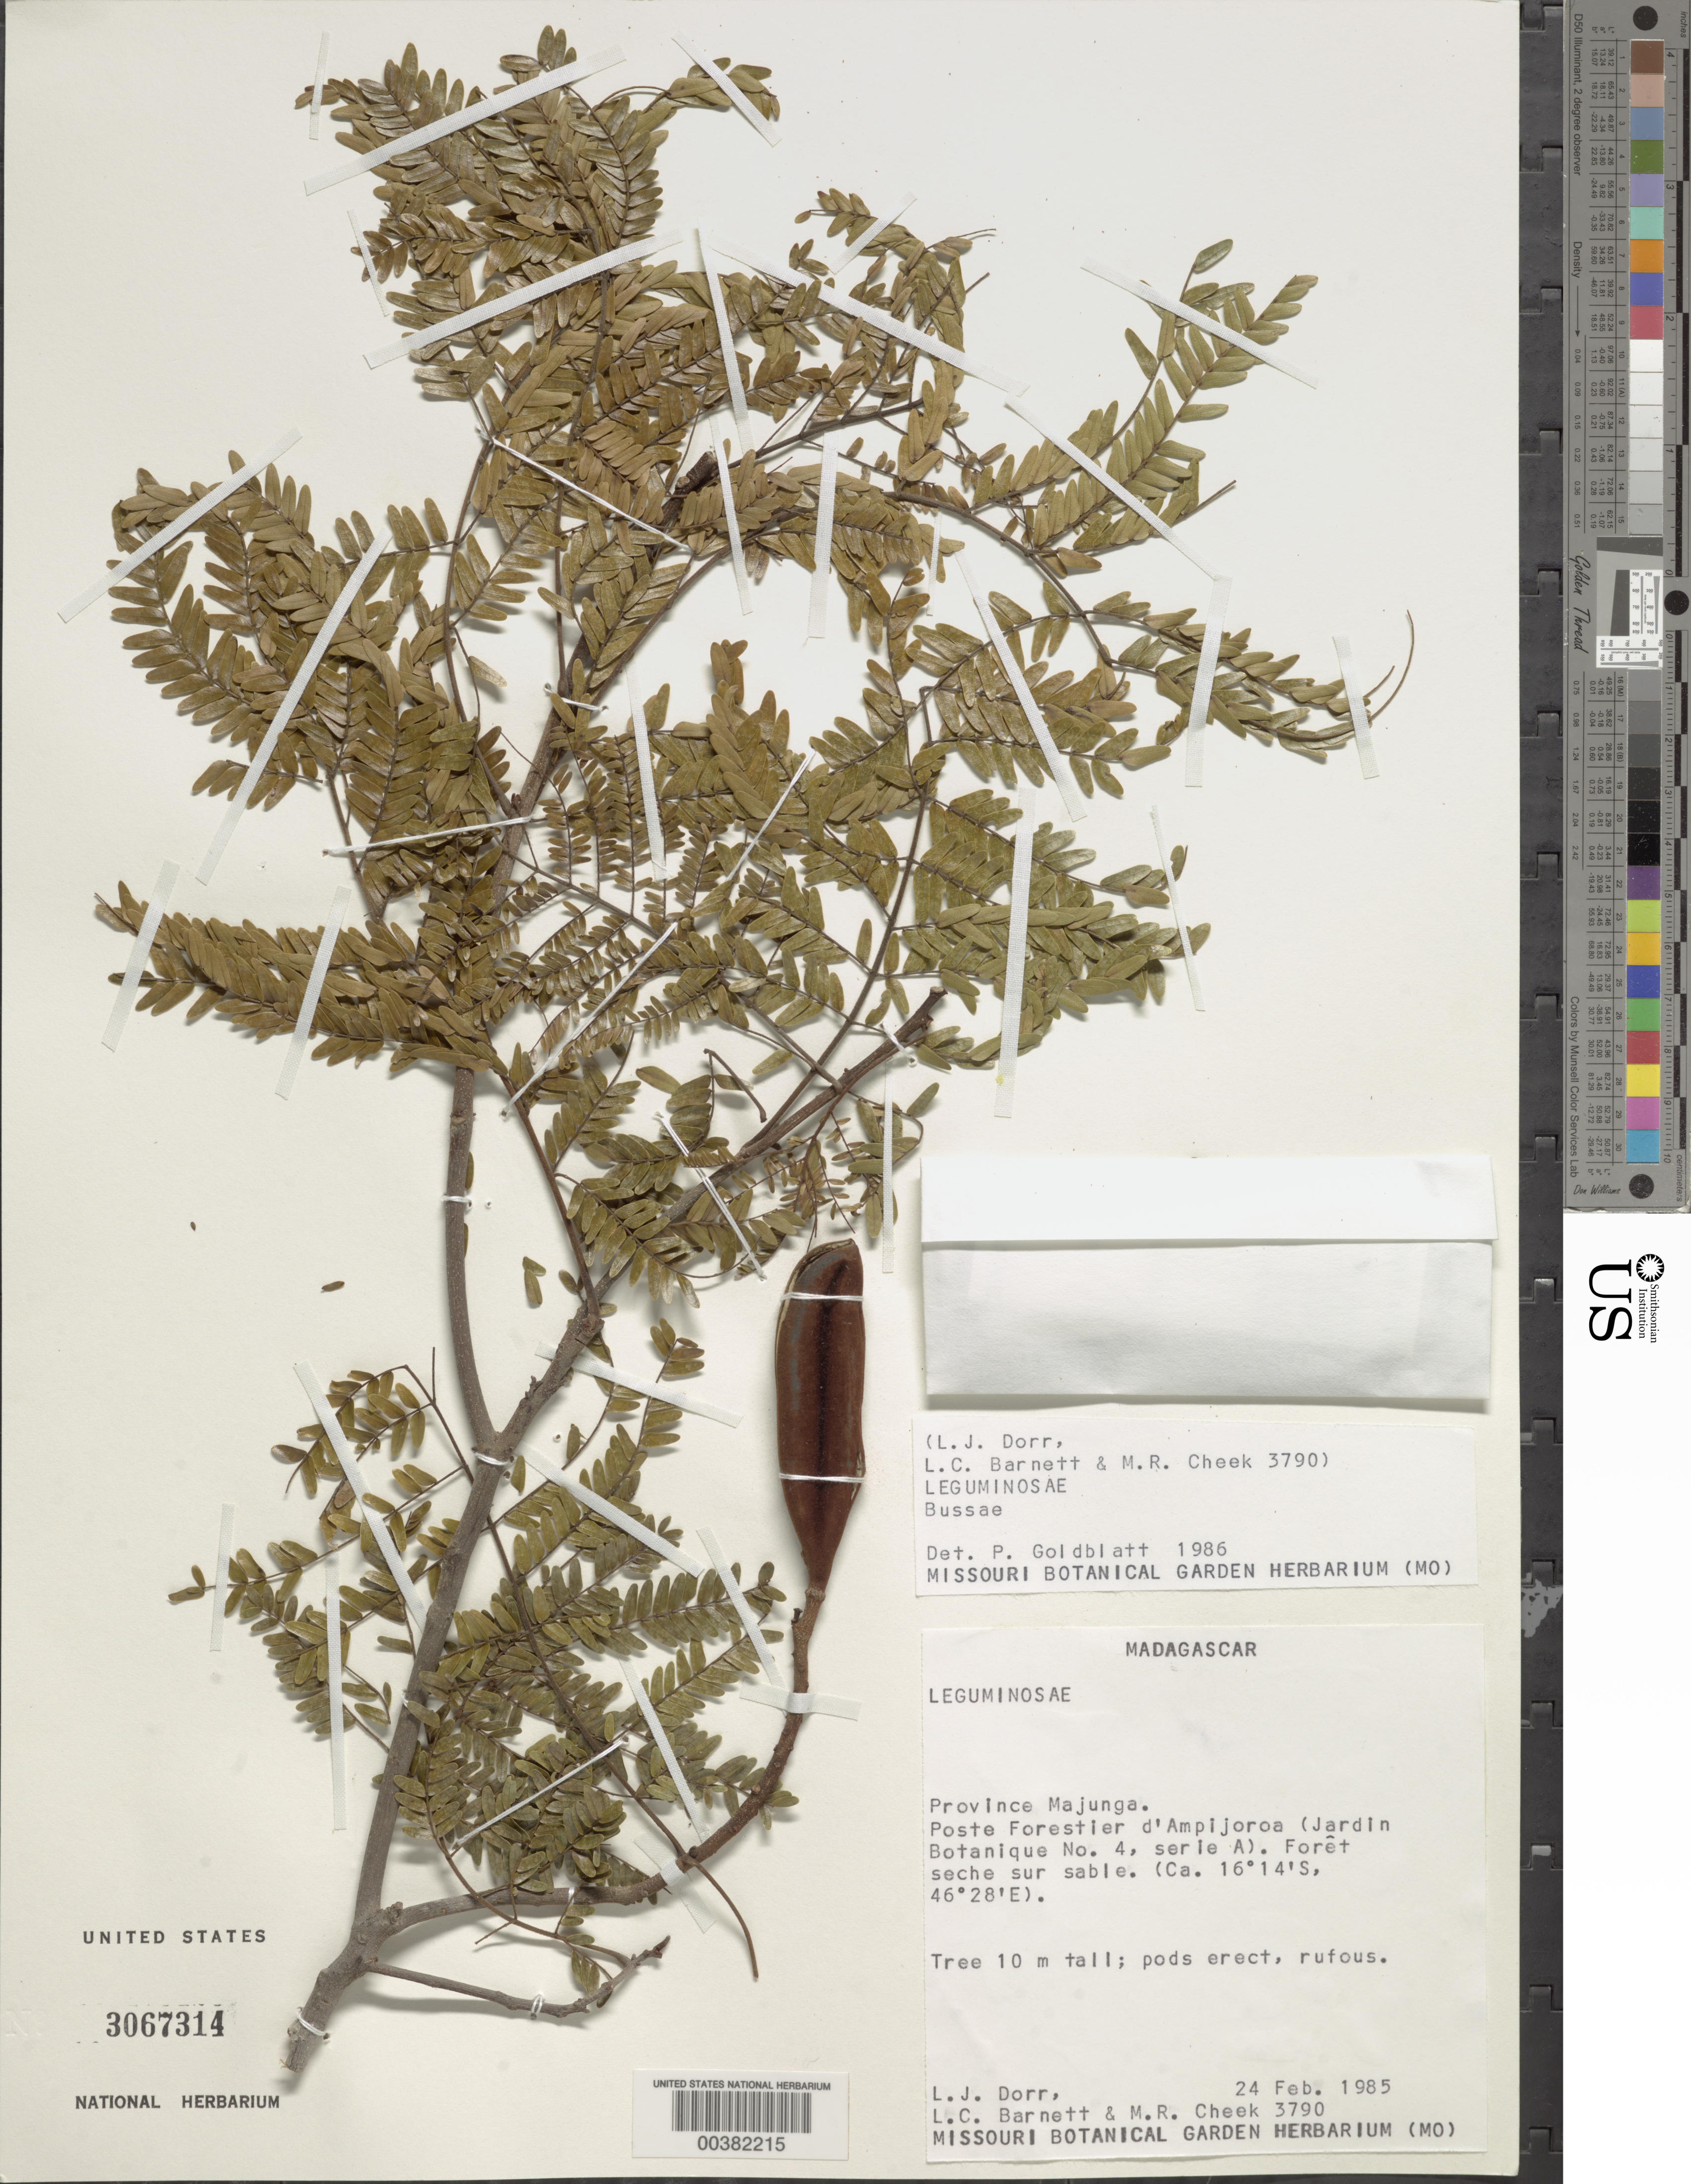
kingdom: Plantae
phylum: Tracheophyta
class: Magnoliopsida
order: Fabales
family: Fabaceae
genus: Bussea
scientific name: Bussea sp.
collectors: L. J. Dorr, L. C. Barnett & M. Cheek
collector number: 3790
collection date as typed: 24 Feb 1985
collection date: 1985-02-24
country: Madagascar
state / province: Boeny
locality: Poste forestier d'ampijoroa (jardin botanique no. 4, serie a); foret seche sur sable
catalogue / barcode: US 3067314